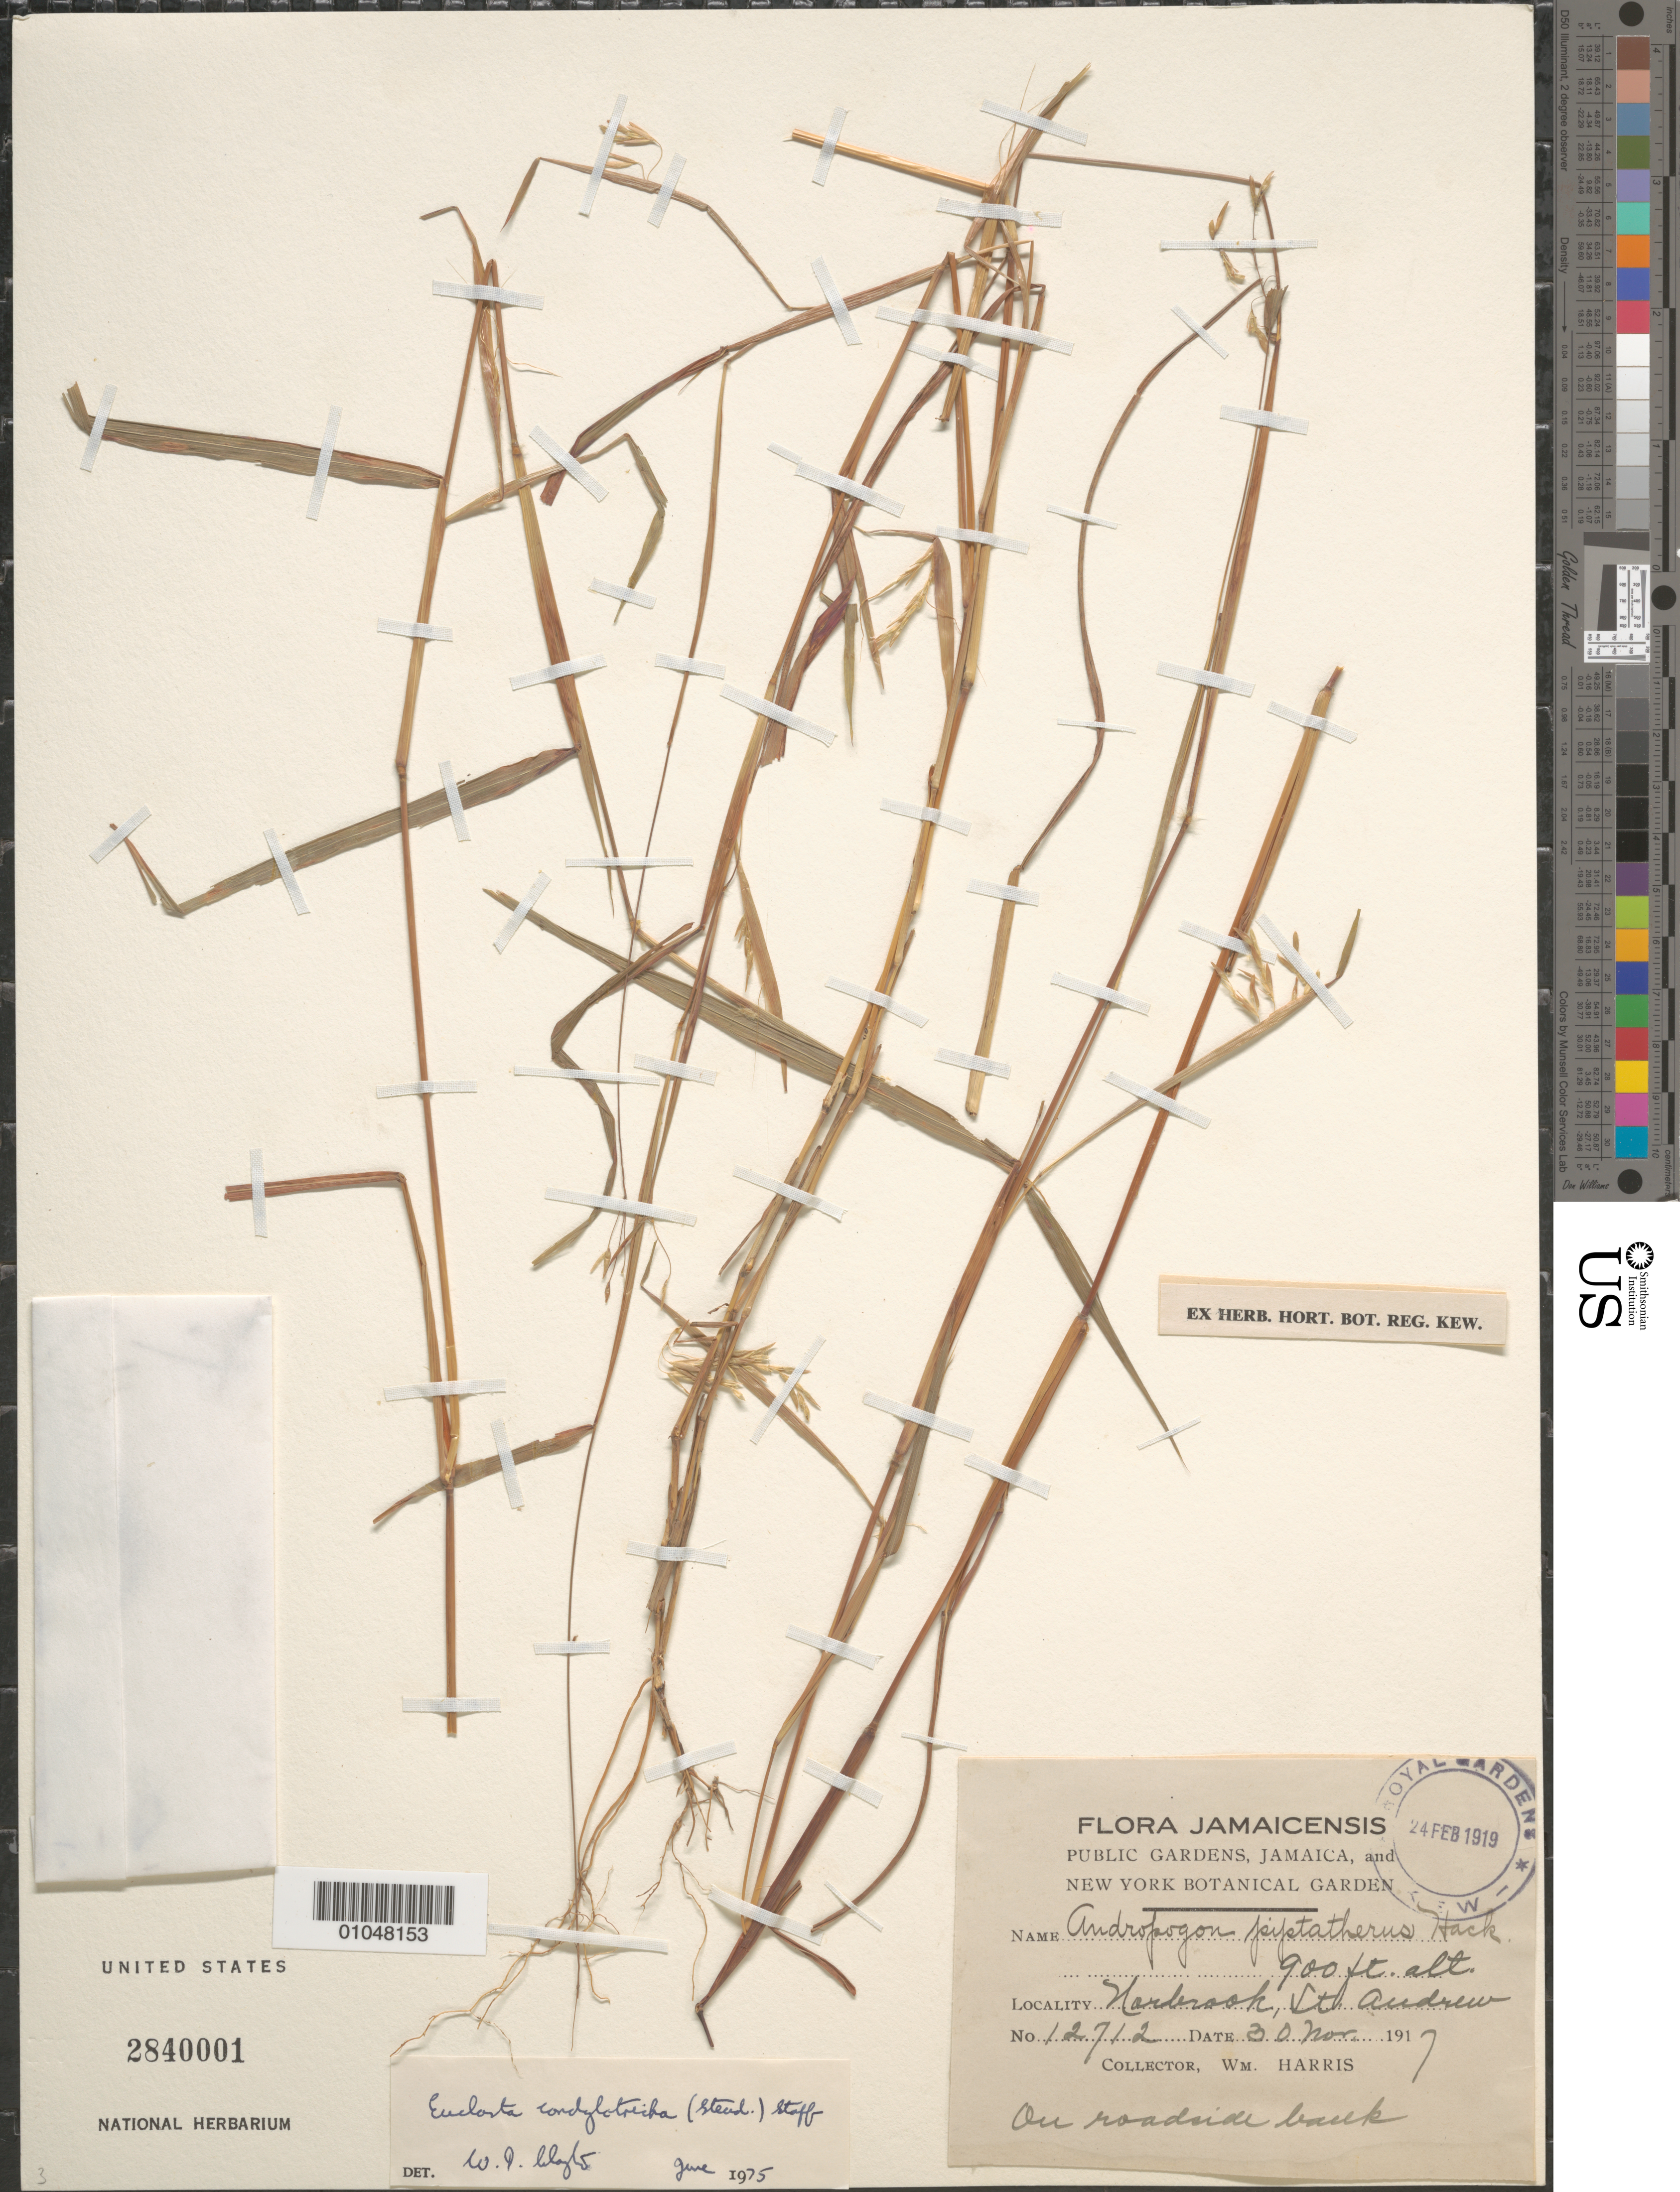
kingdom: Plantae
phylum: Tracheophyta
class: Liliopsida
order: Poales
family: Poaceae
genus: Euclasta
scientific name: Euclasta condylotricha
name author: (Hochst. ex Steud.) Stapf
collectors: W. Harris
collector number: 12712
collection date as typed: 30 Nov 1917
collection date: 1917-11-30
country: Jamaica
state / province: Saint Andrew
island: Jamaica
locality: Norbrook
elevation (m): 274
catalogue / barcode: US 2840001